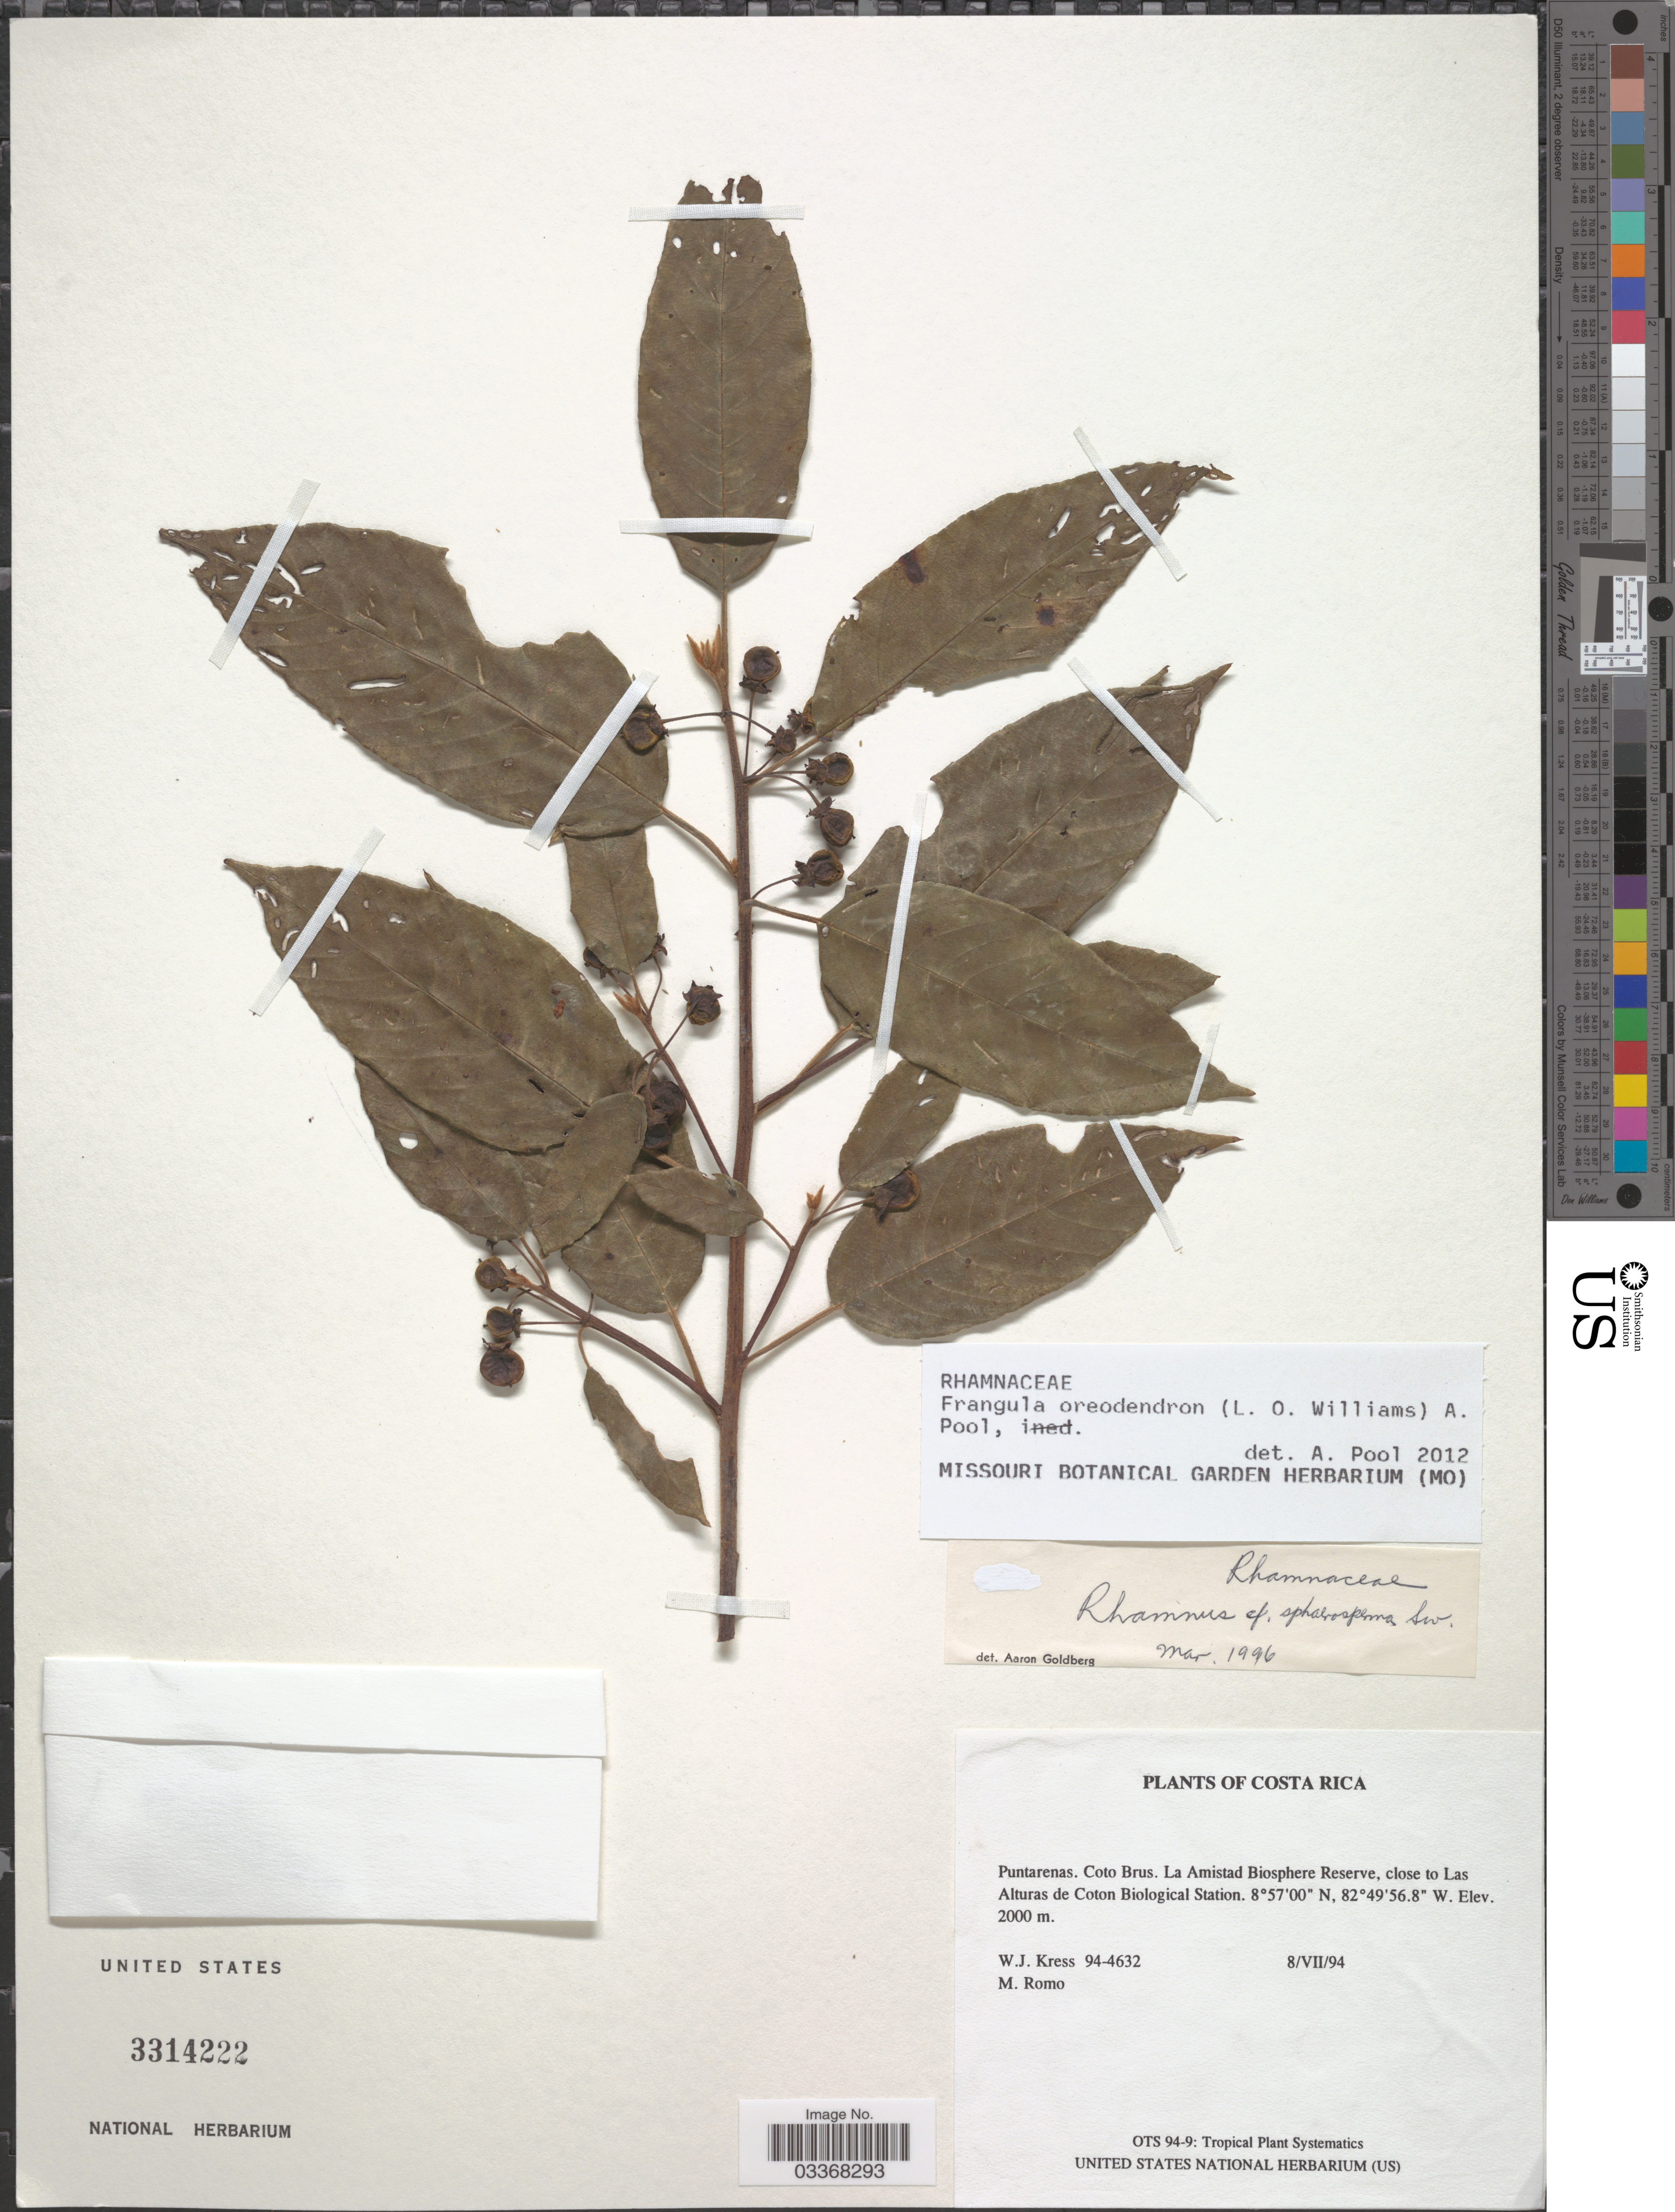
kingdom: Plantae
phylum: Tracheophyta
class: Magnoliopsida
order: Rosales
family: Rhamnaceae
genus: Frangula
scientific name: Frangula oreodendron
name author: (L.O. Williams) A. Pool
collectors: W. J. Kress & M. Romo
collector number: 94-4632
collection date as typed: Transcribed d/m/y: 8/7/94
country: Costa Rica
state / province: Puntarenas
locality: Coto Brus. La Amistad Biosphere Reserve, close to Las Alturas de Coton Biological Station.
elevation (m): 2000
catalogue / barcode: US 3314222